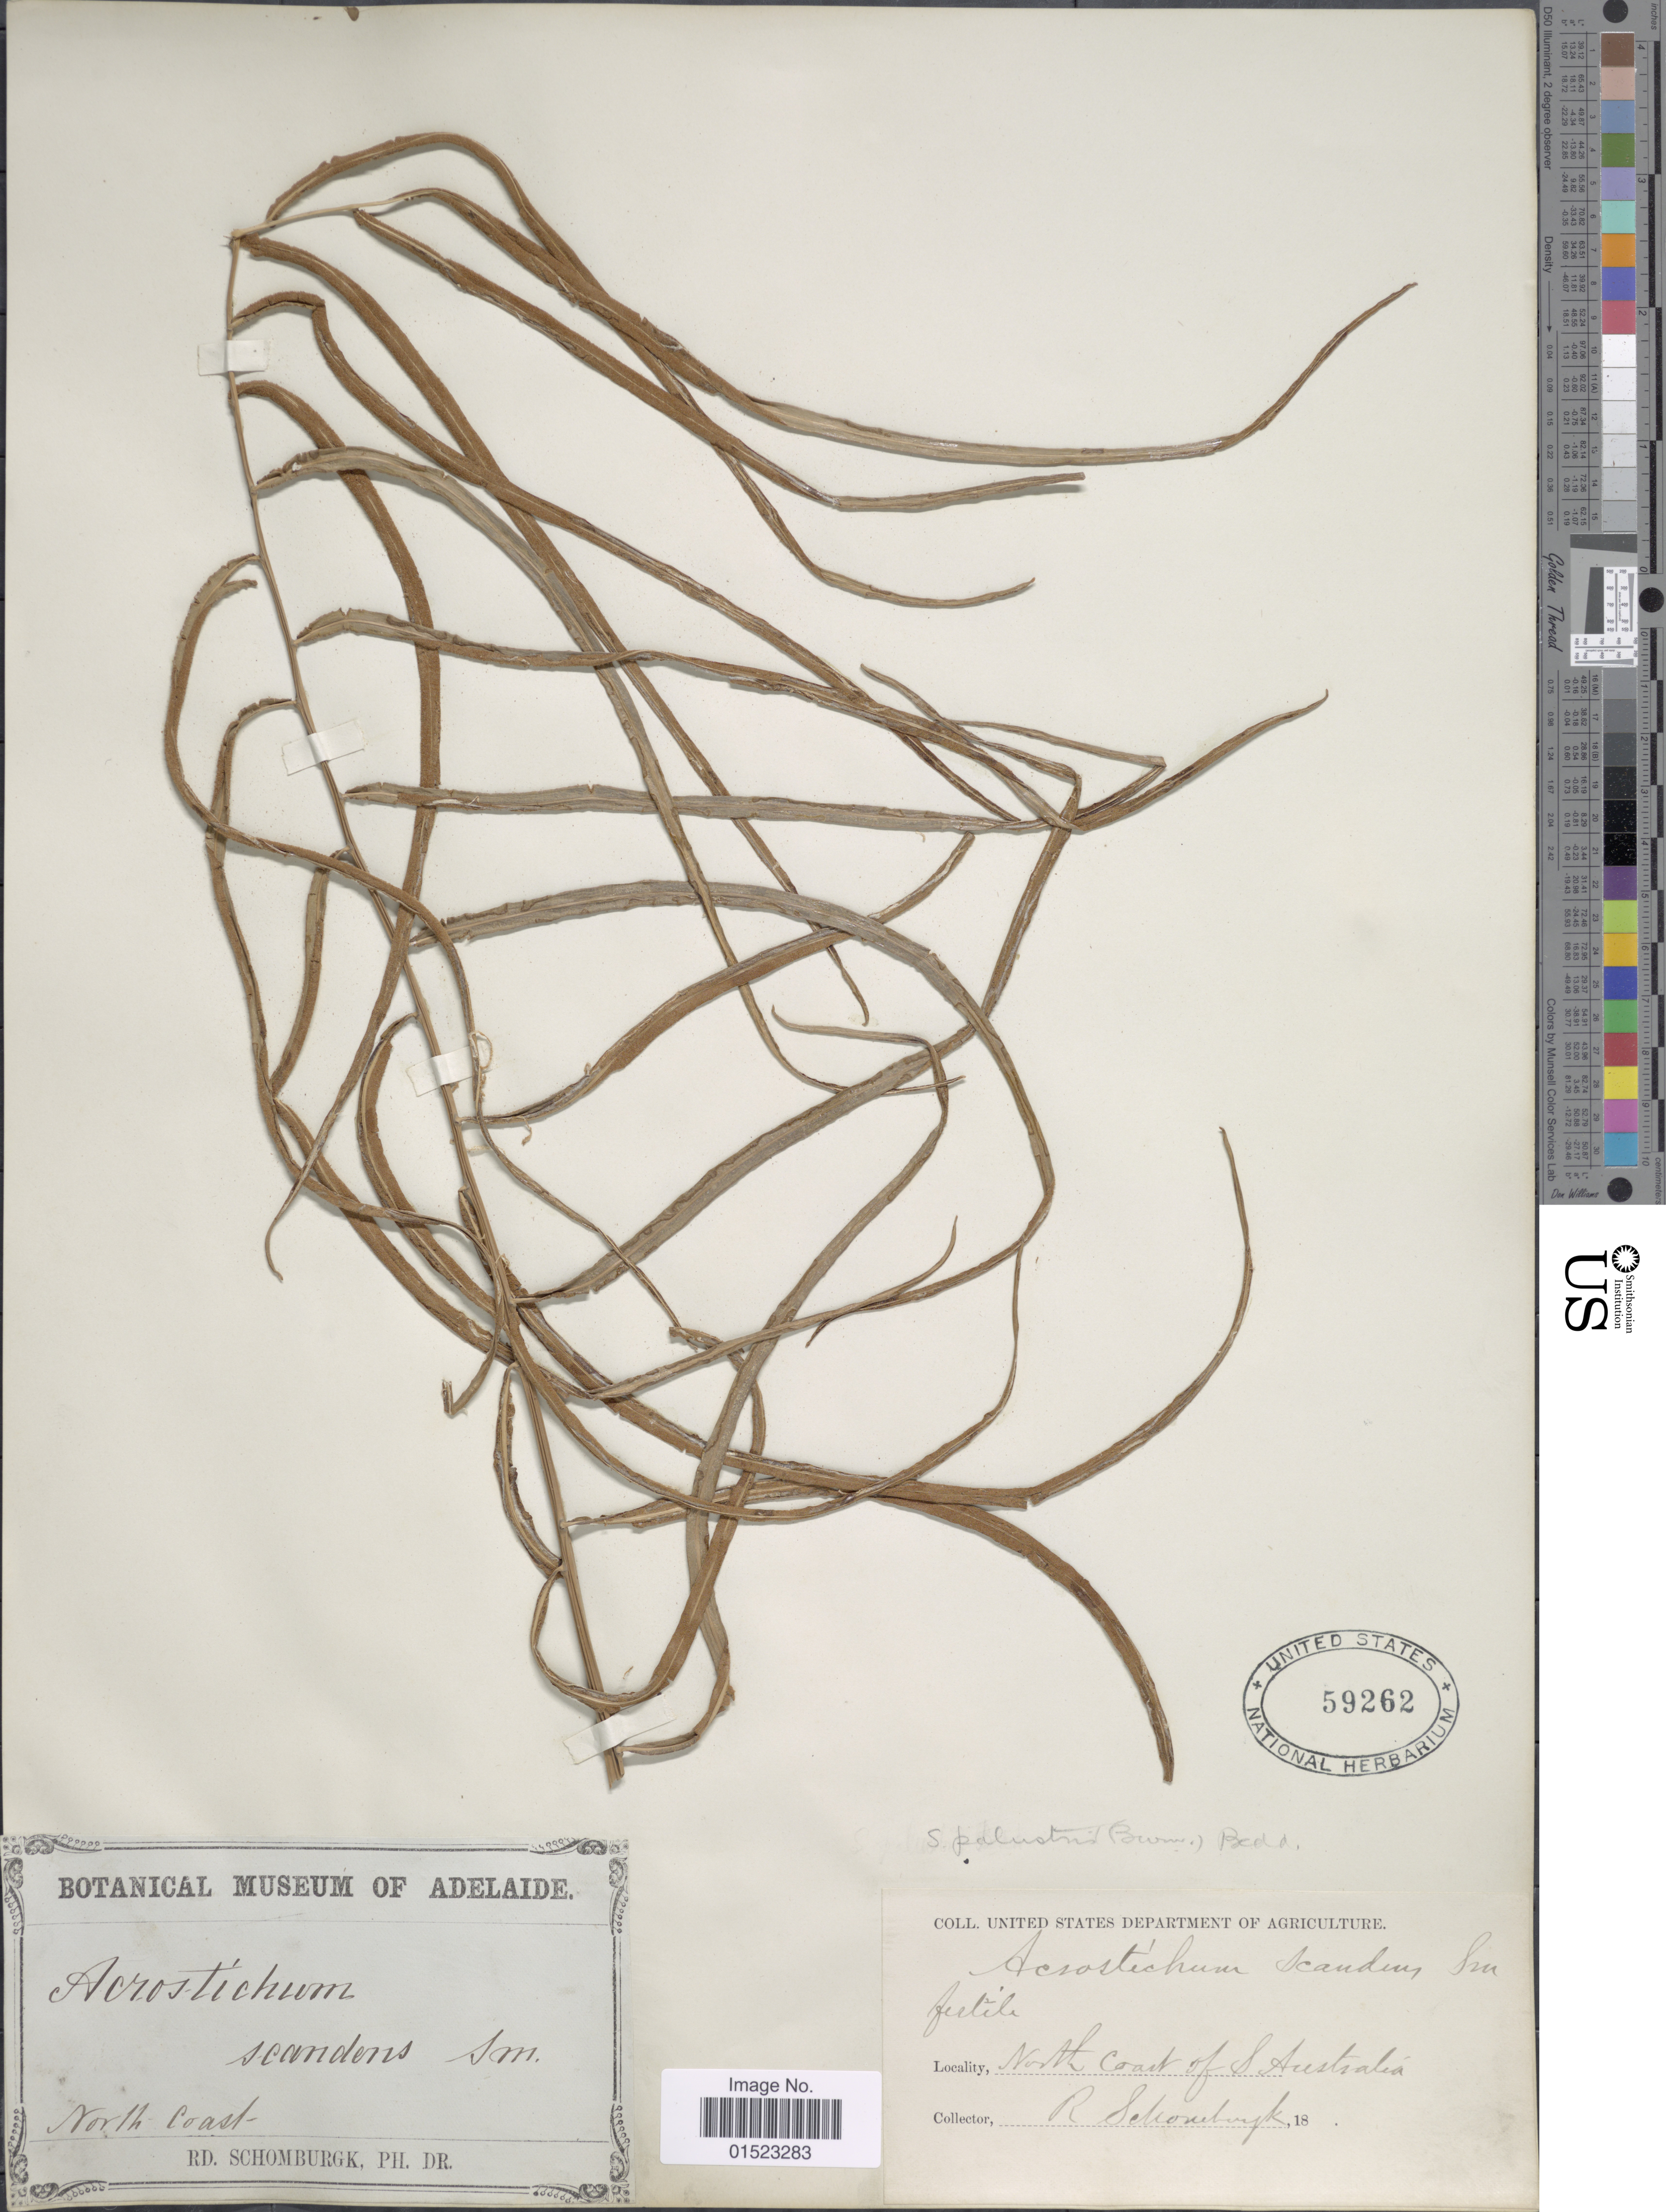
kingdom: Plantae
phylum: Tracheophyta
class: Polypodiopsida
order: Polypodiales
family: Blechnaceae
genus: Stenochlaena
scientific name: Stenochlaena scandens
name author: Sm.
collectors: M. R. Schomburgk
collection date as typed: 18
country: Australia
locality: North Coast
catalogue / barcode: US 59262